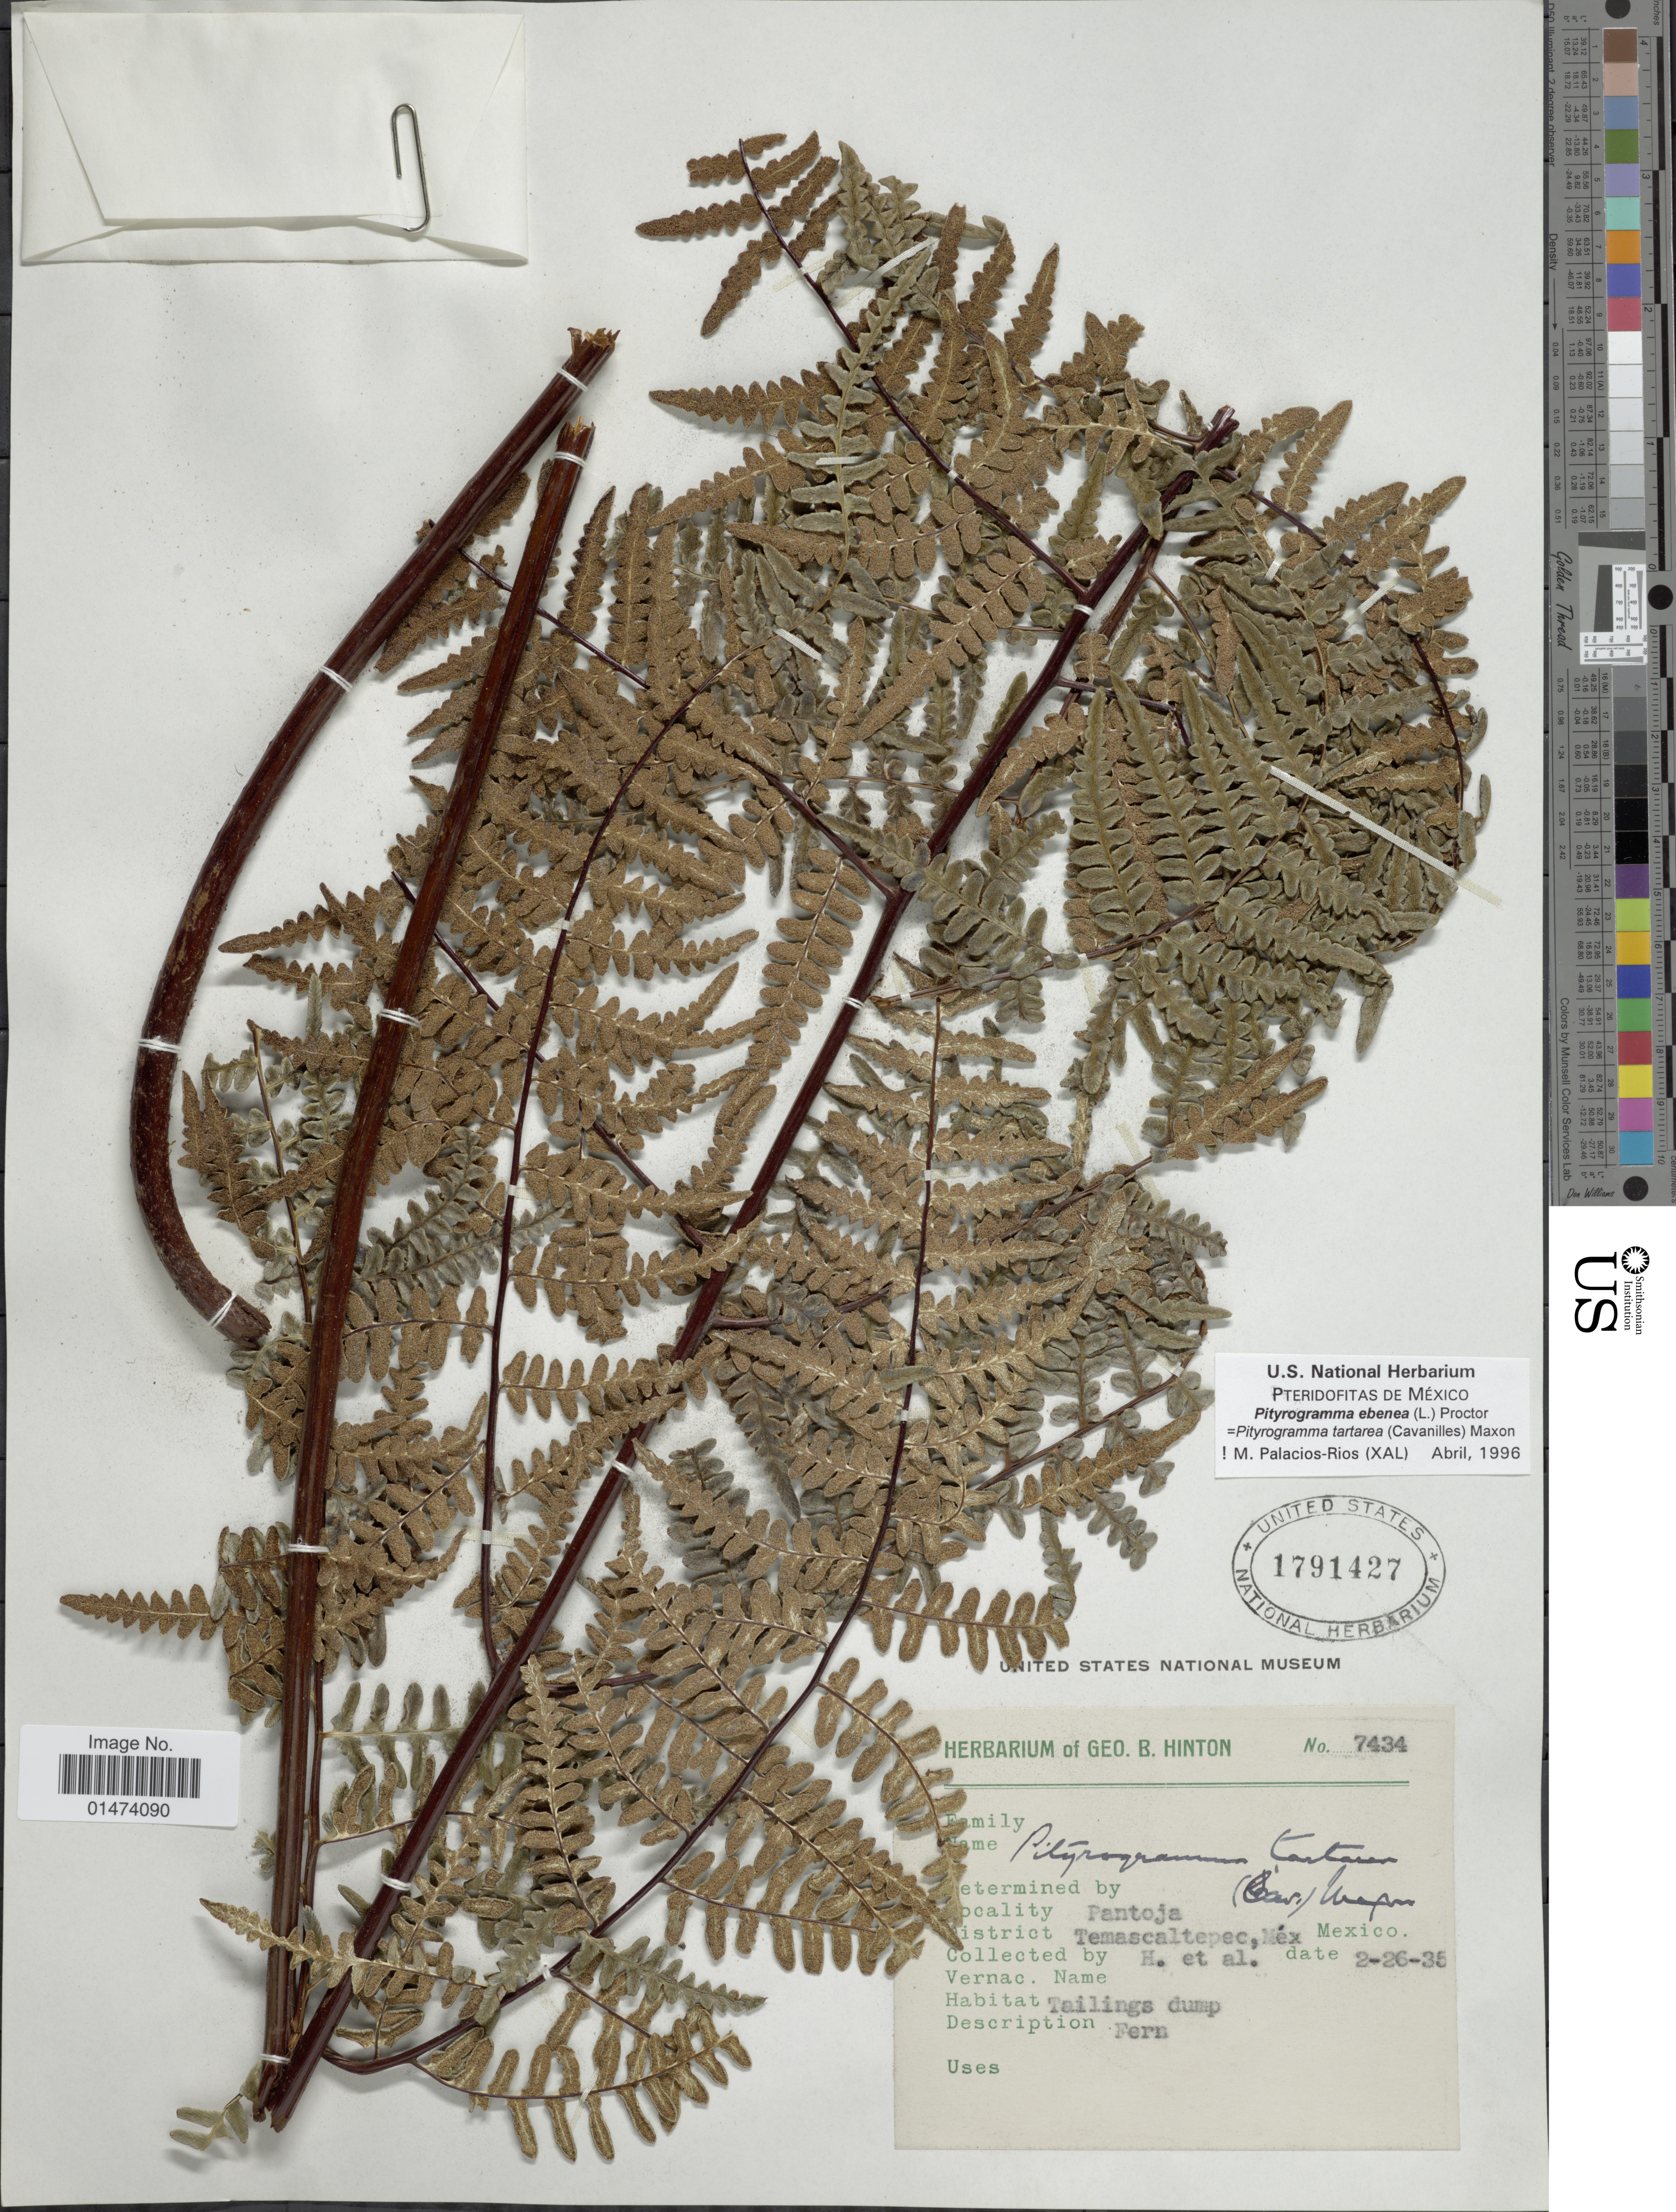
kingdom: Plantae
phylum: Tracheophyta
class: Polypodiopsida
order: Polypodiales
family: Pteridaceae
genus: Pityrogramma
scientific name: Pityrogramma tartarea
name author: (Cav.) Maxon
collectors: G. B. Hinton & et al.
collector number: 7434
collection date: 1935-02-26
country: Mexico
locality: Temascaltepec, Tailings dump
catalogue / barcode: US 1791427